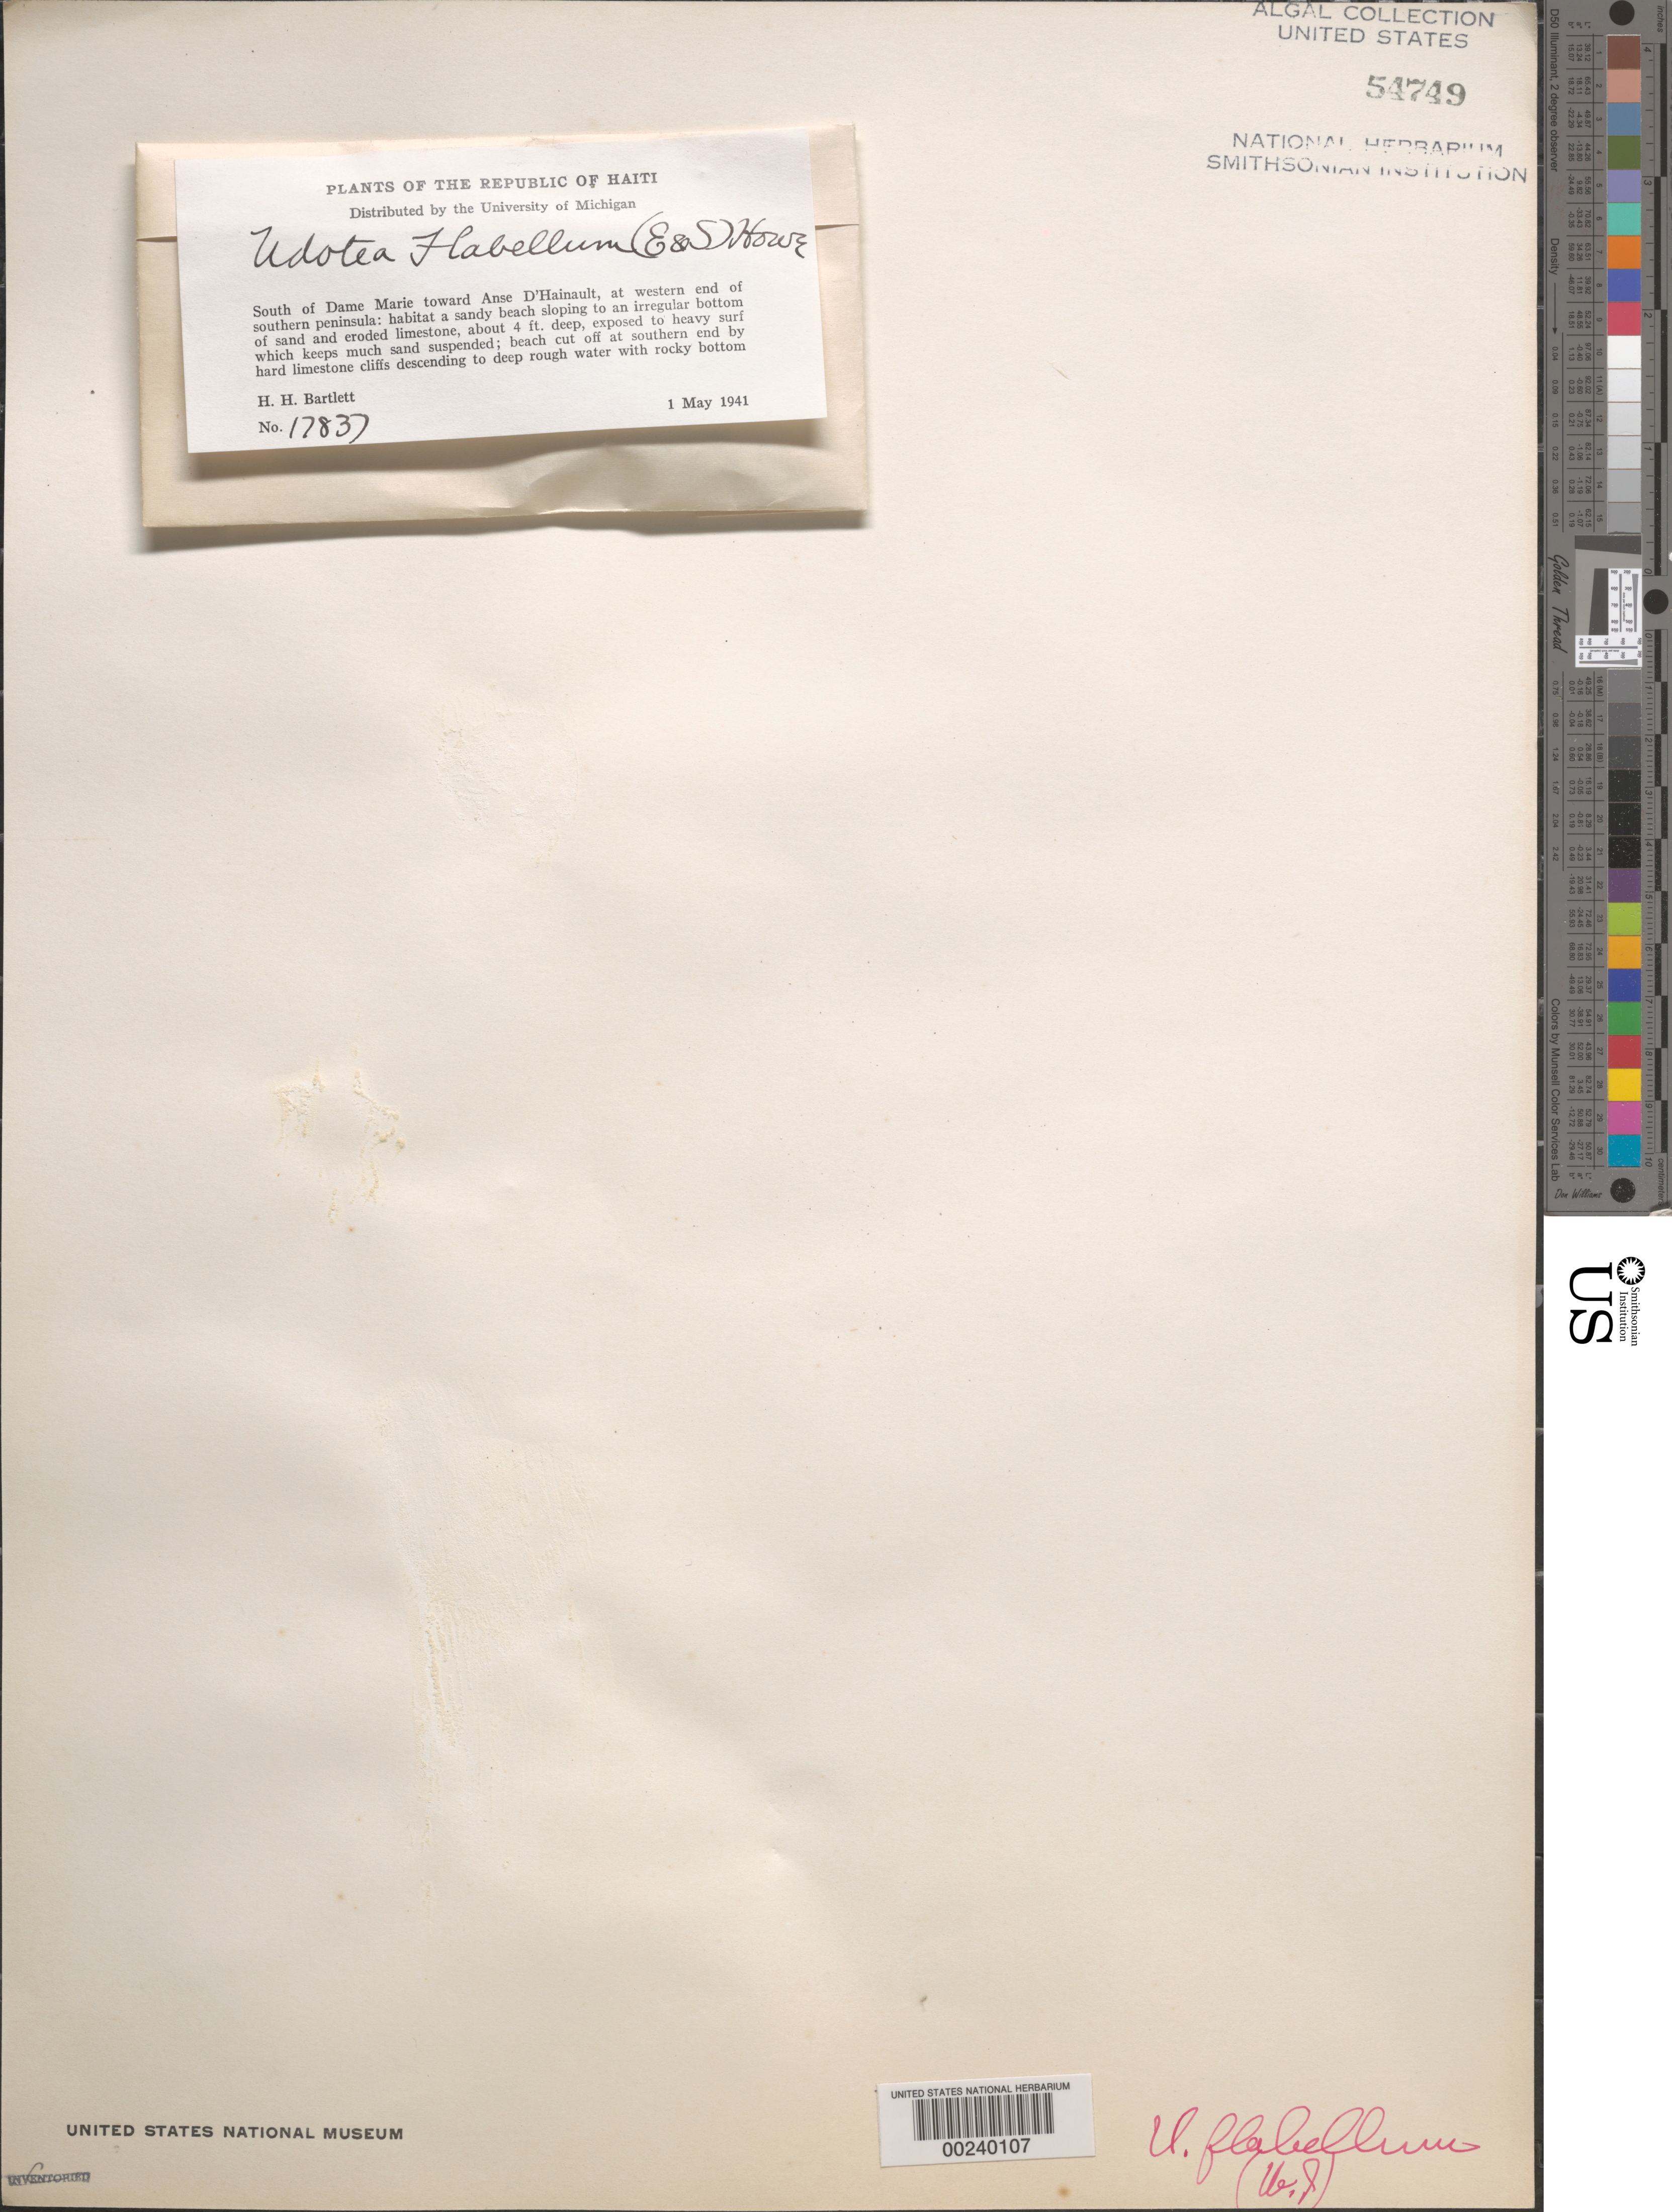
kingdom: Plantae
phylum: Chlorophyta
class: Ulvophyceae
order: Bryopsidales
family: Udoteaceae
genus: Udotea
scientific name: Udotea flabellum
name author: (J. Ellis & Sol.) M. Howe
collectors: H. H. Bartlett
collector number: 17837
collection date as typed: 01 May 1941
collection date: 1941-05-01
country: Haiti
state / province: Sud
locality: South of Dame Marie toward Anse D'Hainault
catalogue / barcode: US 54749